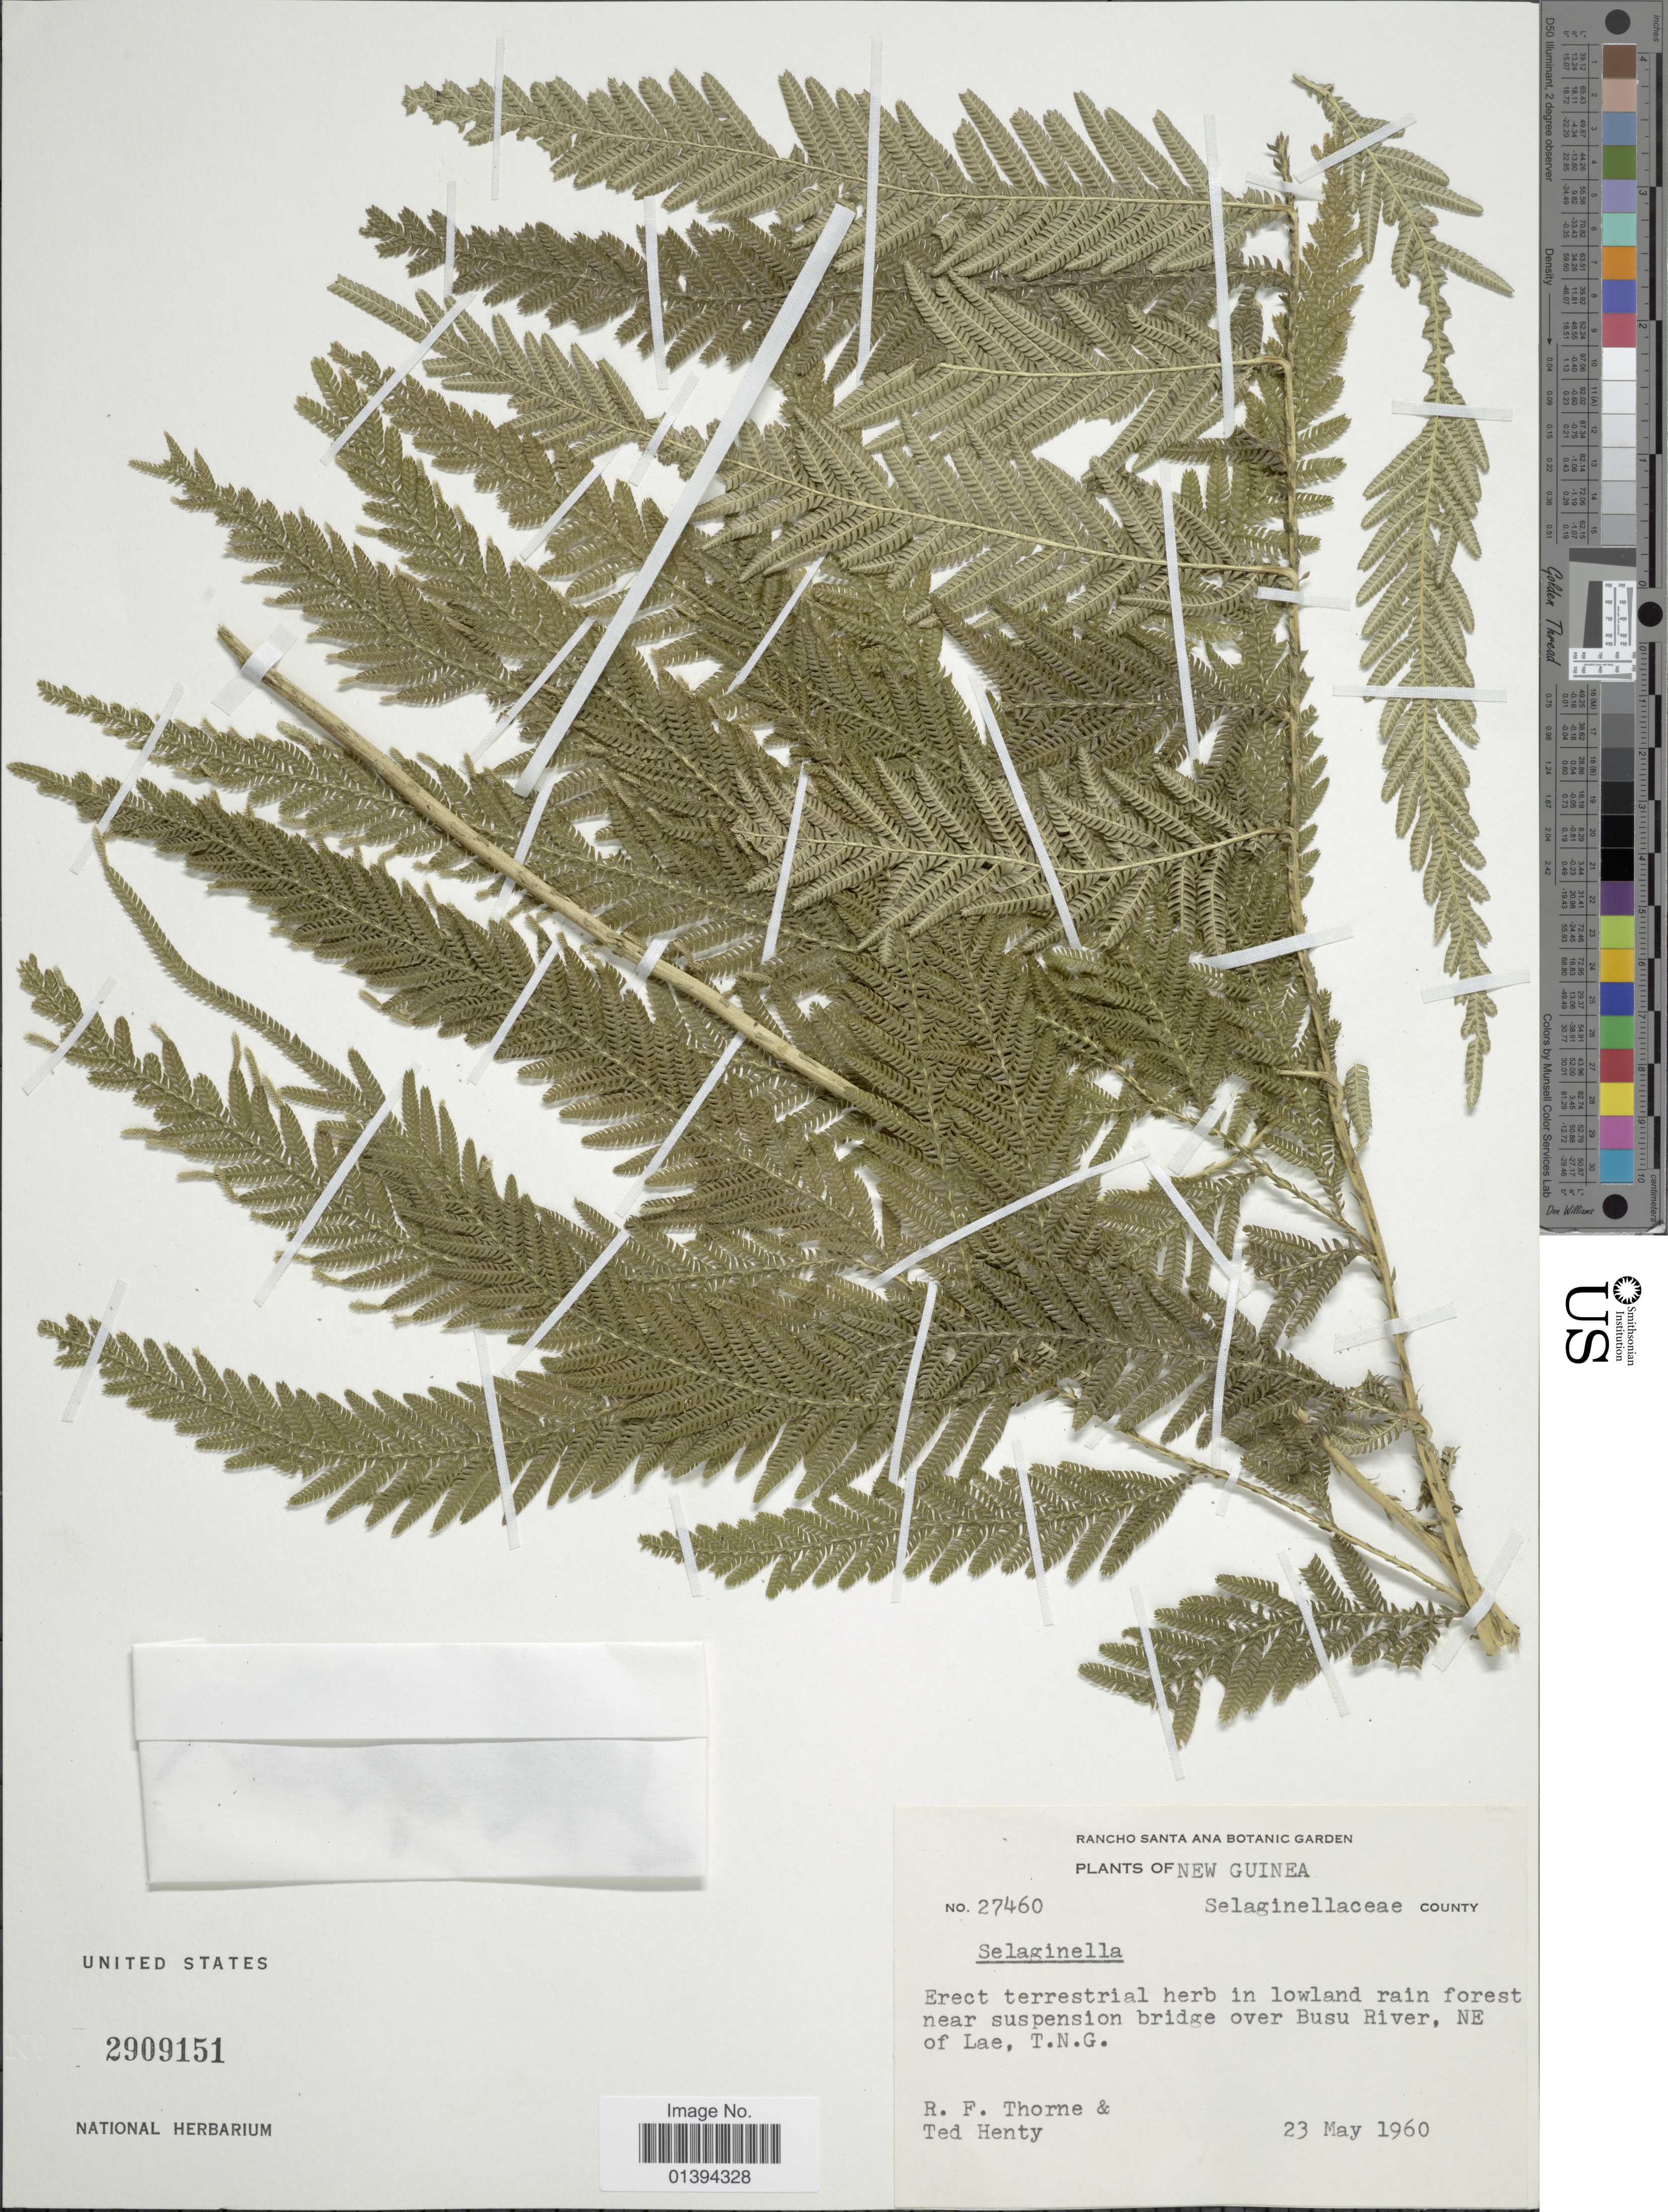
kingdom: Plantae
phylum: Tracheophyta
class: Lycopodiopsida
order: Selaginellales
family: Selaginellaceae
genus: Selaginella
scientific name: Selaginella sp.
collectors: R. F. Thorne & T. Henty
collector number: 27460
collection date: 1960-05-23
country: Papua New Guinea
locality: New Guinea, Lowland rain forest near suspension bridge over Busu River, NE of Lae, T.N.G.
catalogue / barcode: US 2909151